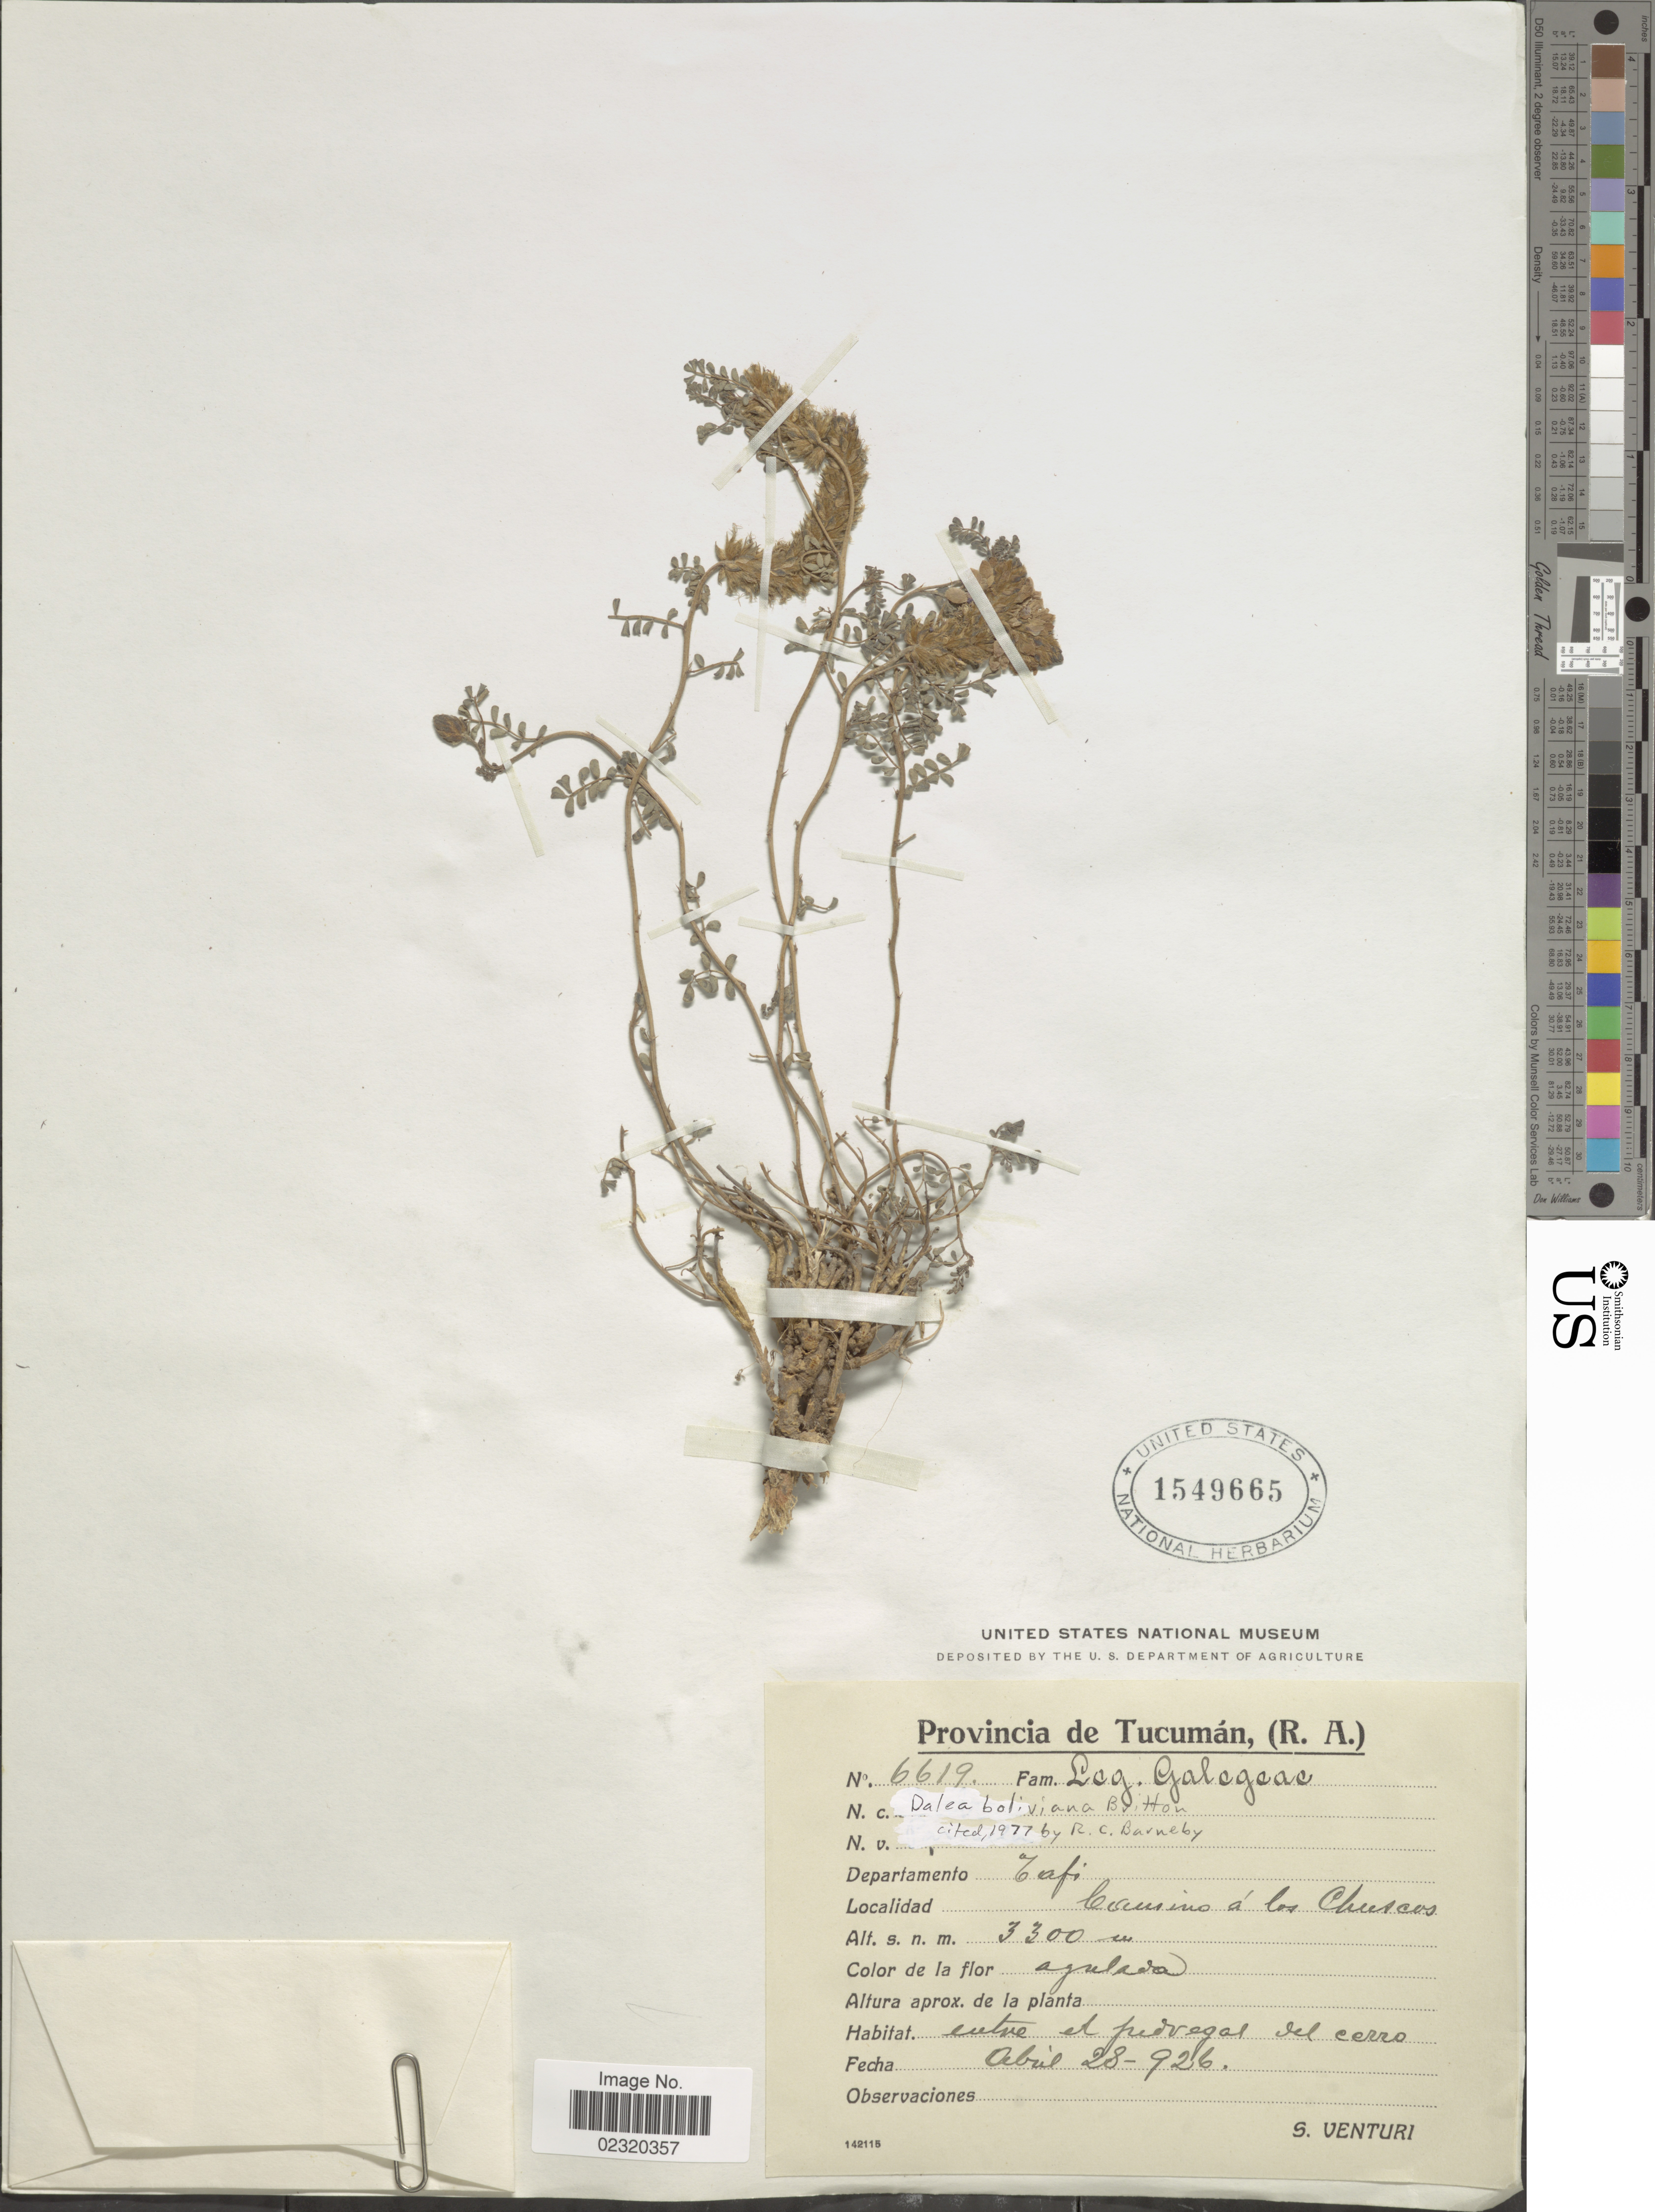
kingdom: Plantae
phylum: Tracheophyta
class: Magnoliopsida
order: Fabales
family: Fabaceae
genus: Dalea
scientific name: Dalea boliviana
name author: Britton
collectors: S. Venturi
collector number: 6619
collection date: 1926-04-28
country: Argentina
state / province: Tucuman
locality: (R.A.), Departamento Tafi, Camino á los Chuscos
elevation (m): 3300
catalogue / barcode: US 1549665